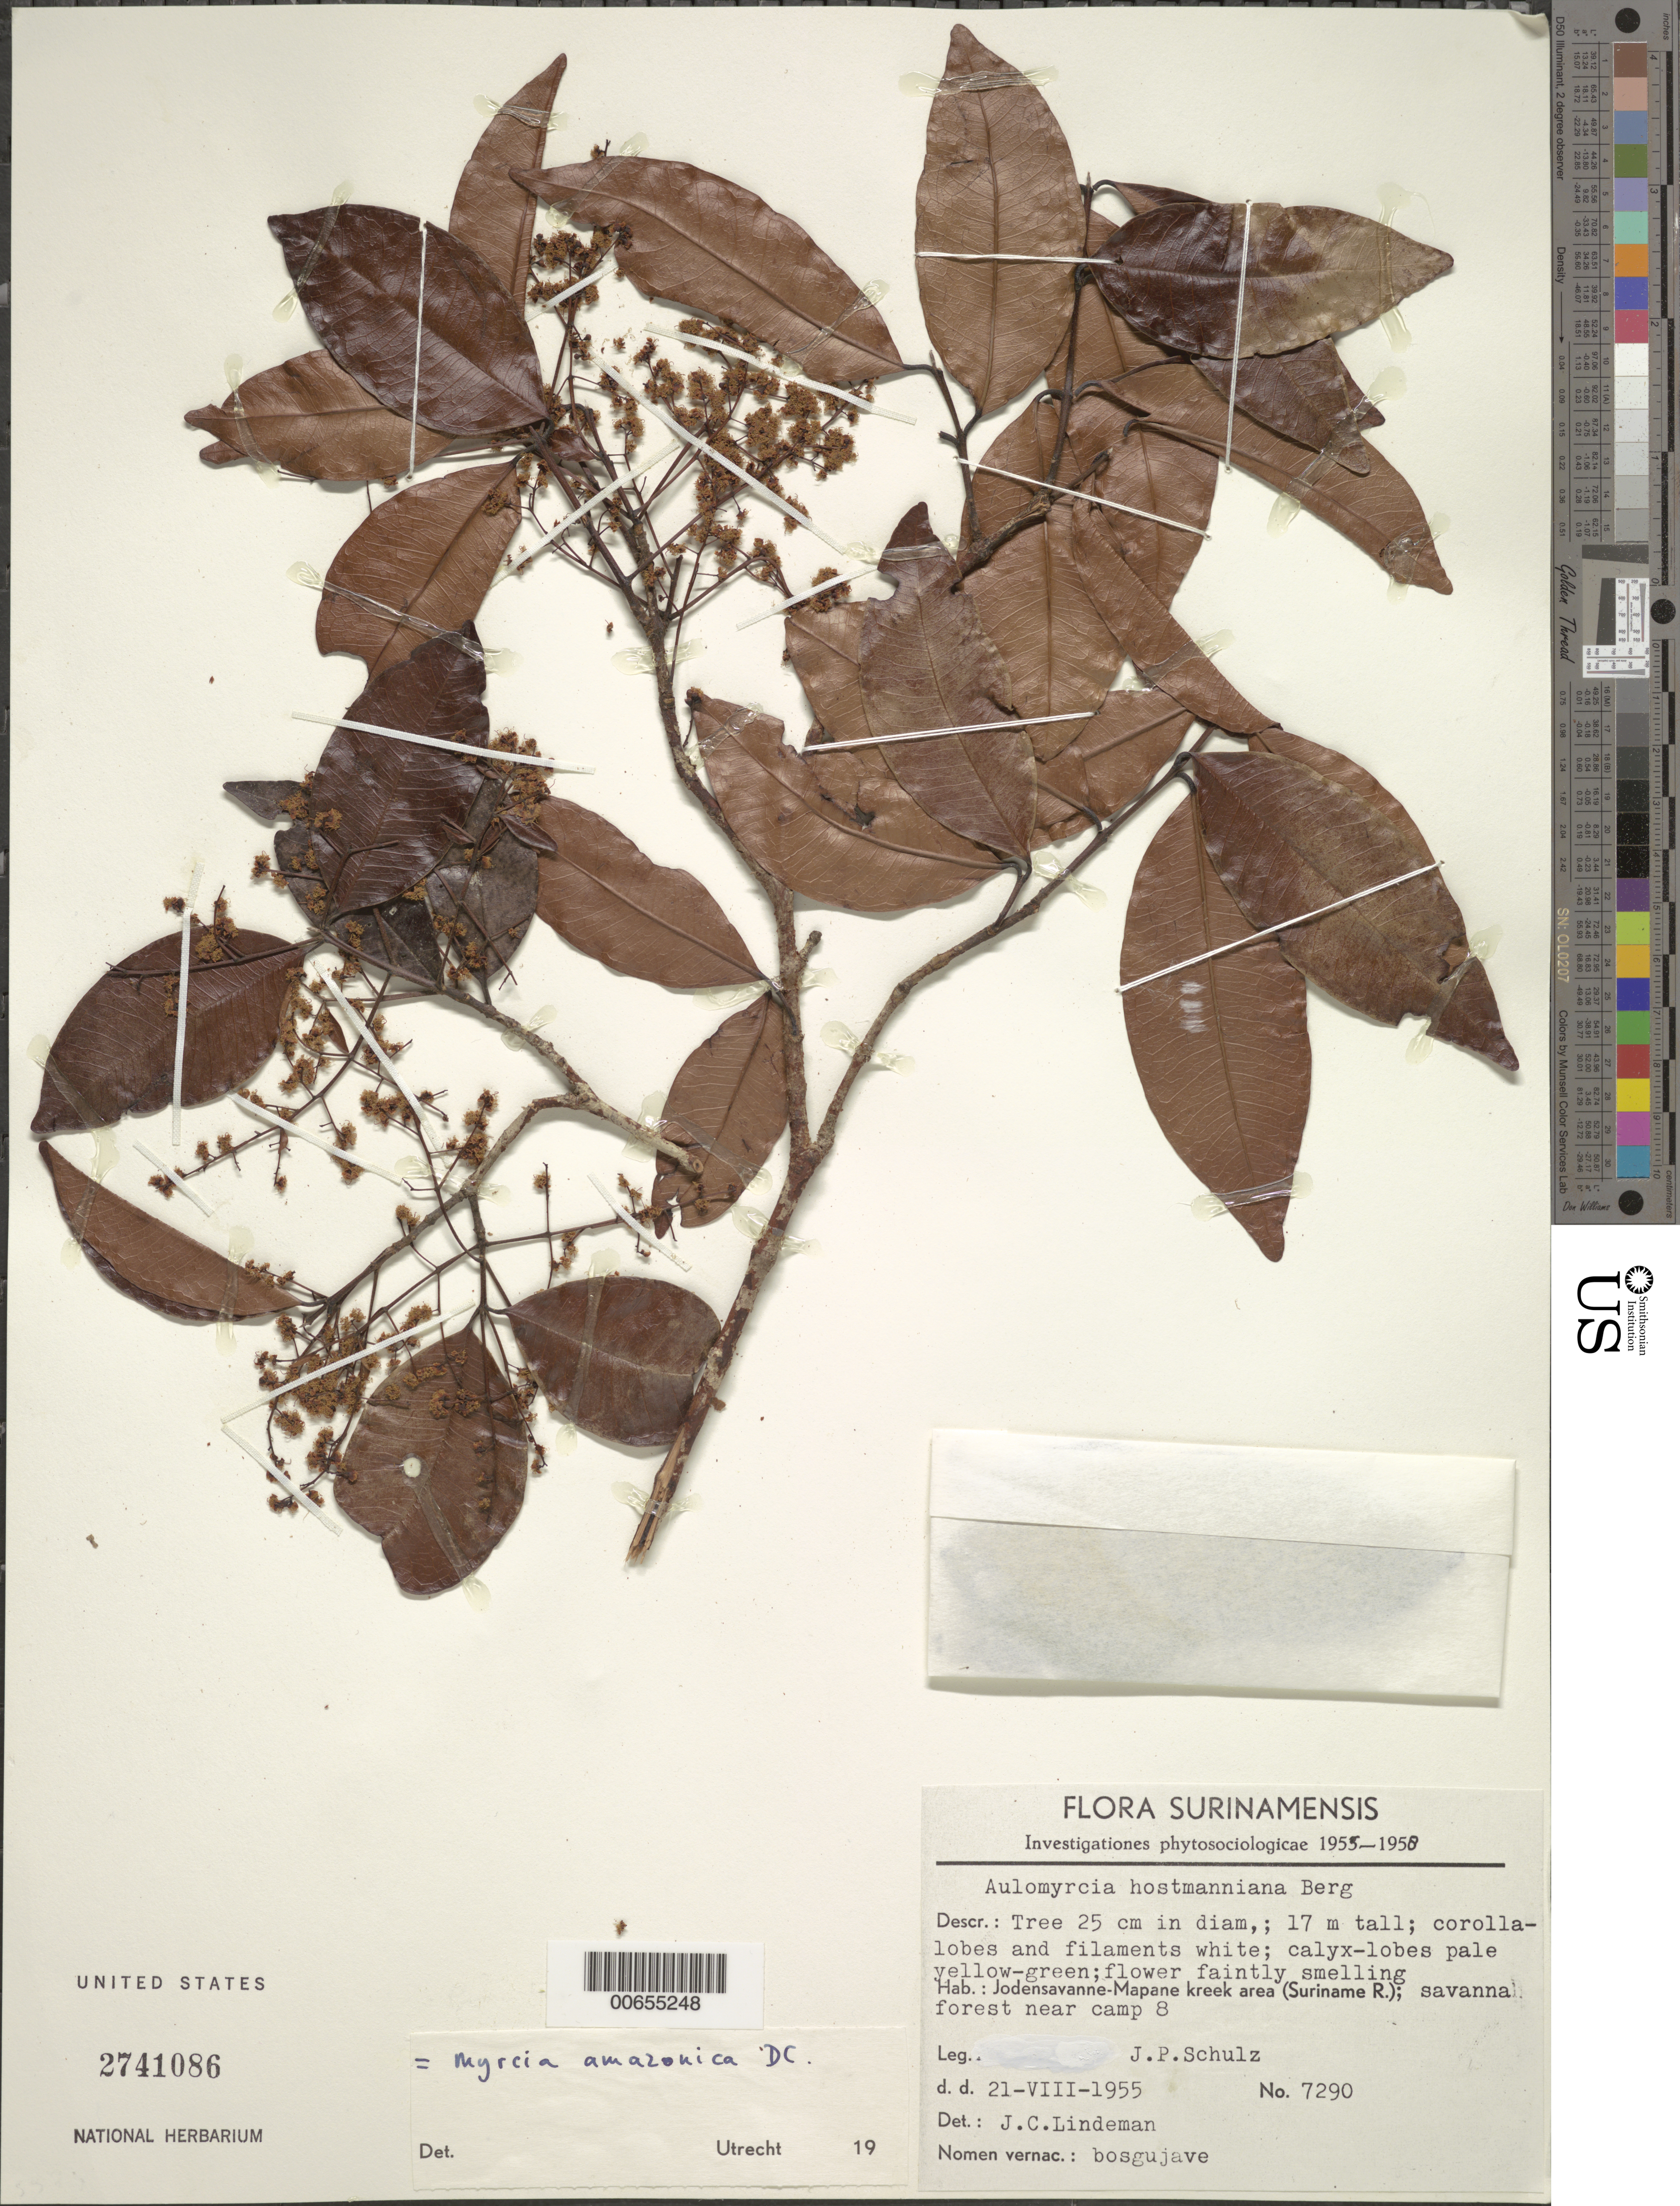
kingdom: Plantae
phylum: Tracheophyta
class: Magnoliopsida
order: Myrtales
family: Myrtaceae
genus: Myrcia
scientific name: Myrcia amazonica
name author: DC.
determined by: Utrecht, --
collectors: J. P. Schulz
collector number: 7290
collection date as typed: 21-Aug-55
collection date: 1955-08-21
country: Suriname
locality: Jodensavanne-Mapane kreek area (SURINAMEe R.), near Camp 8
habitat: Forest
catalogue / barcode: US 2741086